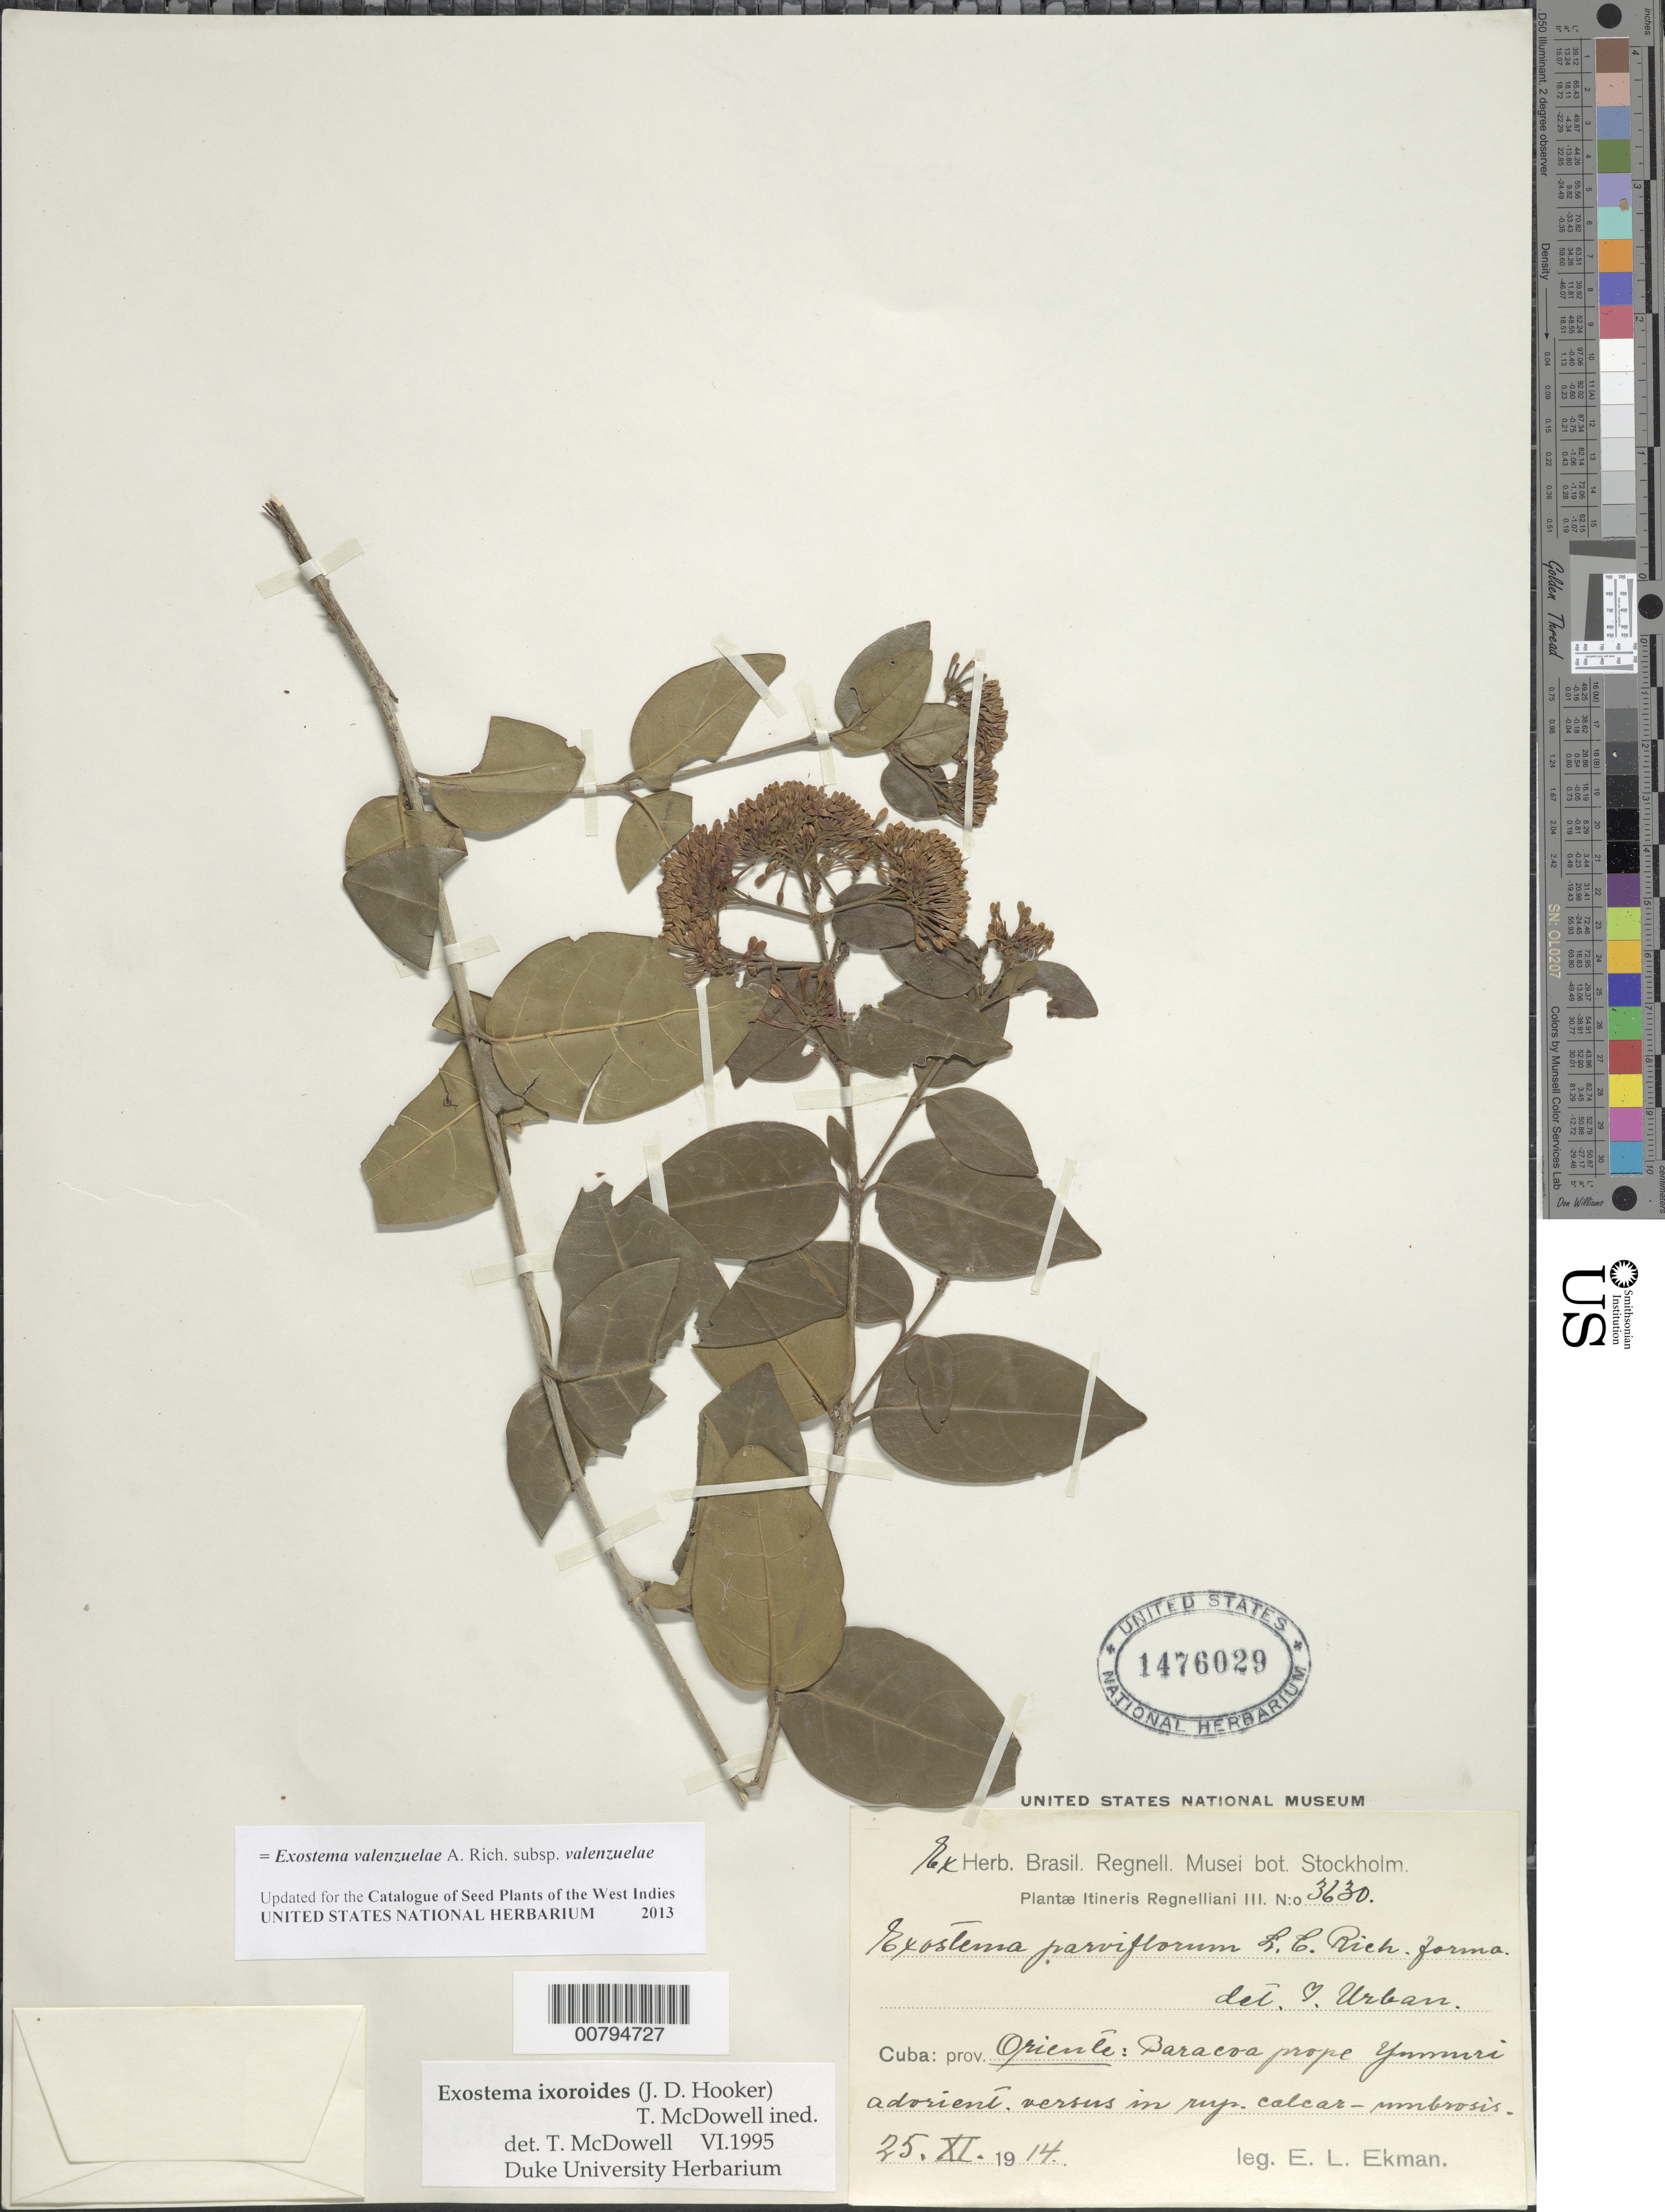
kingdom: Plantae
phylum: Tracheophyta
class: Magnoliopsida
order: Gentianales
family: Rubiaceae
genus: Exostema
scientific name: Exostema valenzuelae subsp. valenzuelae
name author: A. Rich.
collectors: E. L. Ekman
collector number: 3630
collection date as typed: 25 Nov 1914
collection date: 1914-11-25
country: Cuba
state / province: Oriente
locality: Baracoa prope Yumuri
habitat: Versus in rup. calcar-umbrosis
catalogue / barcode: US 1476029